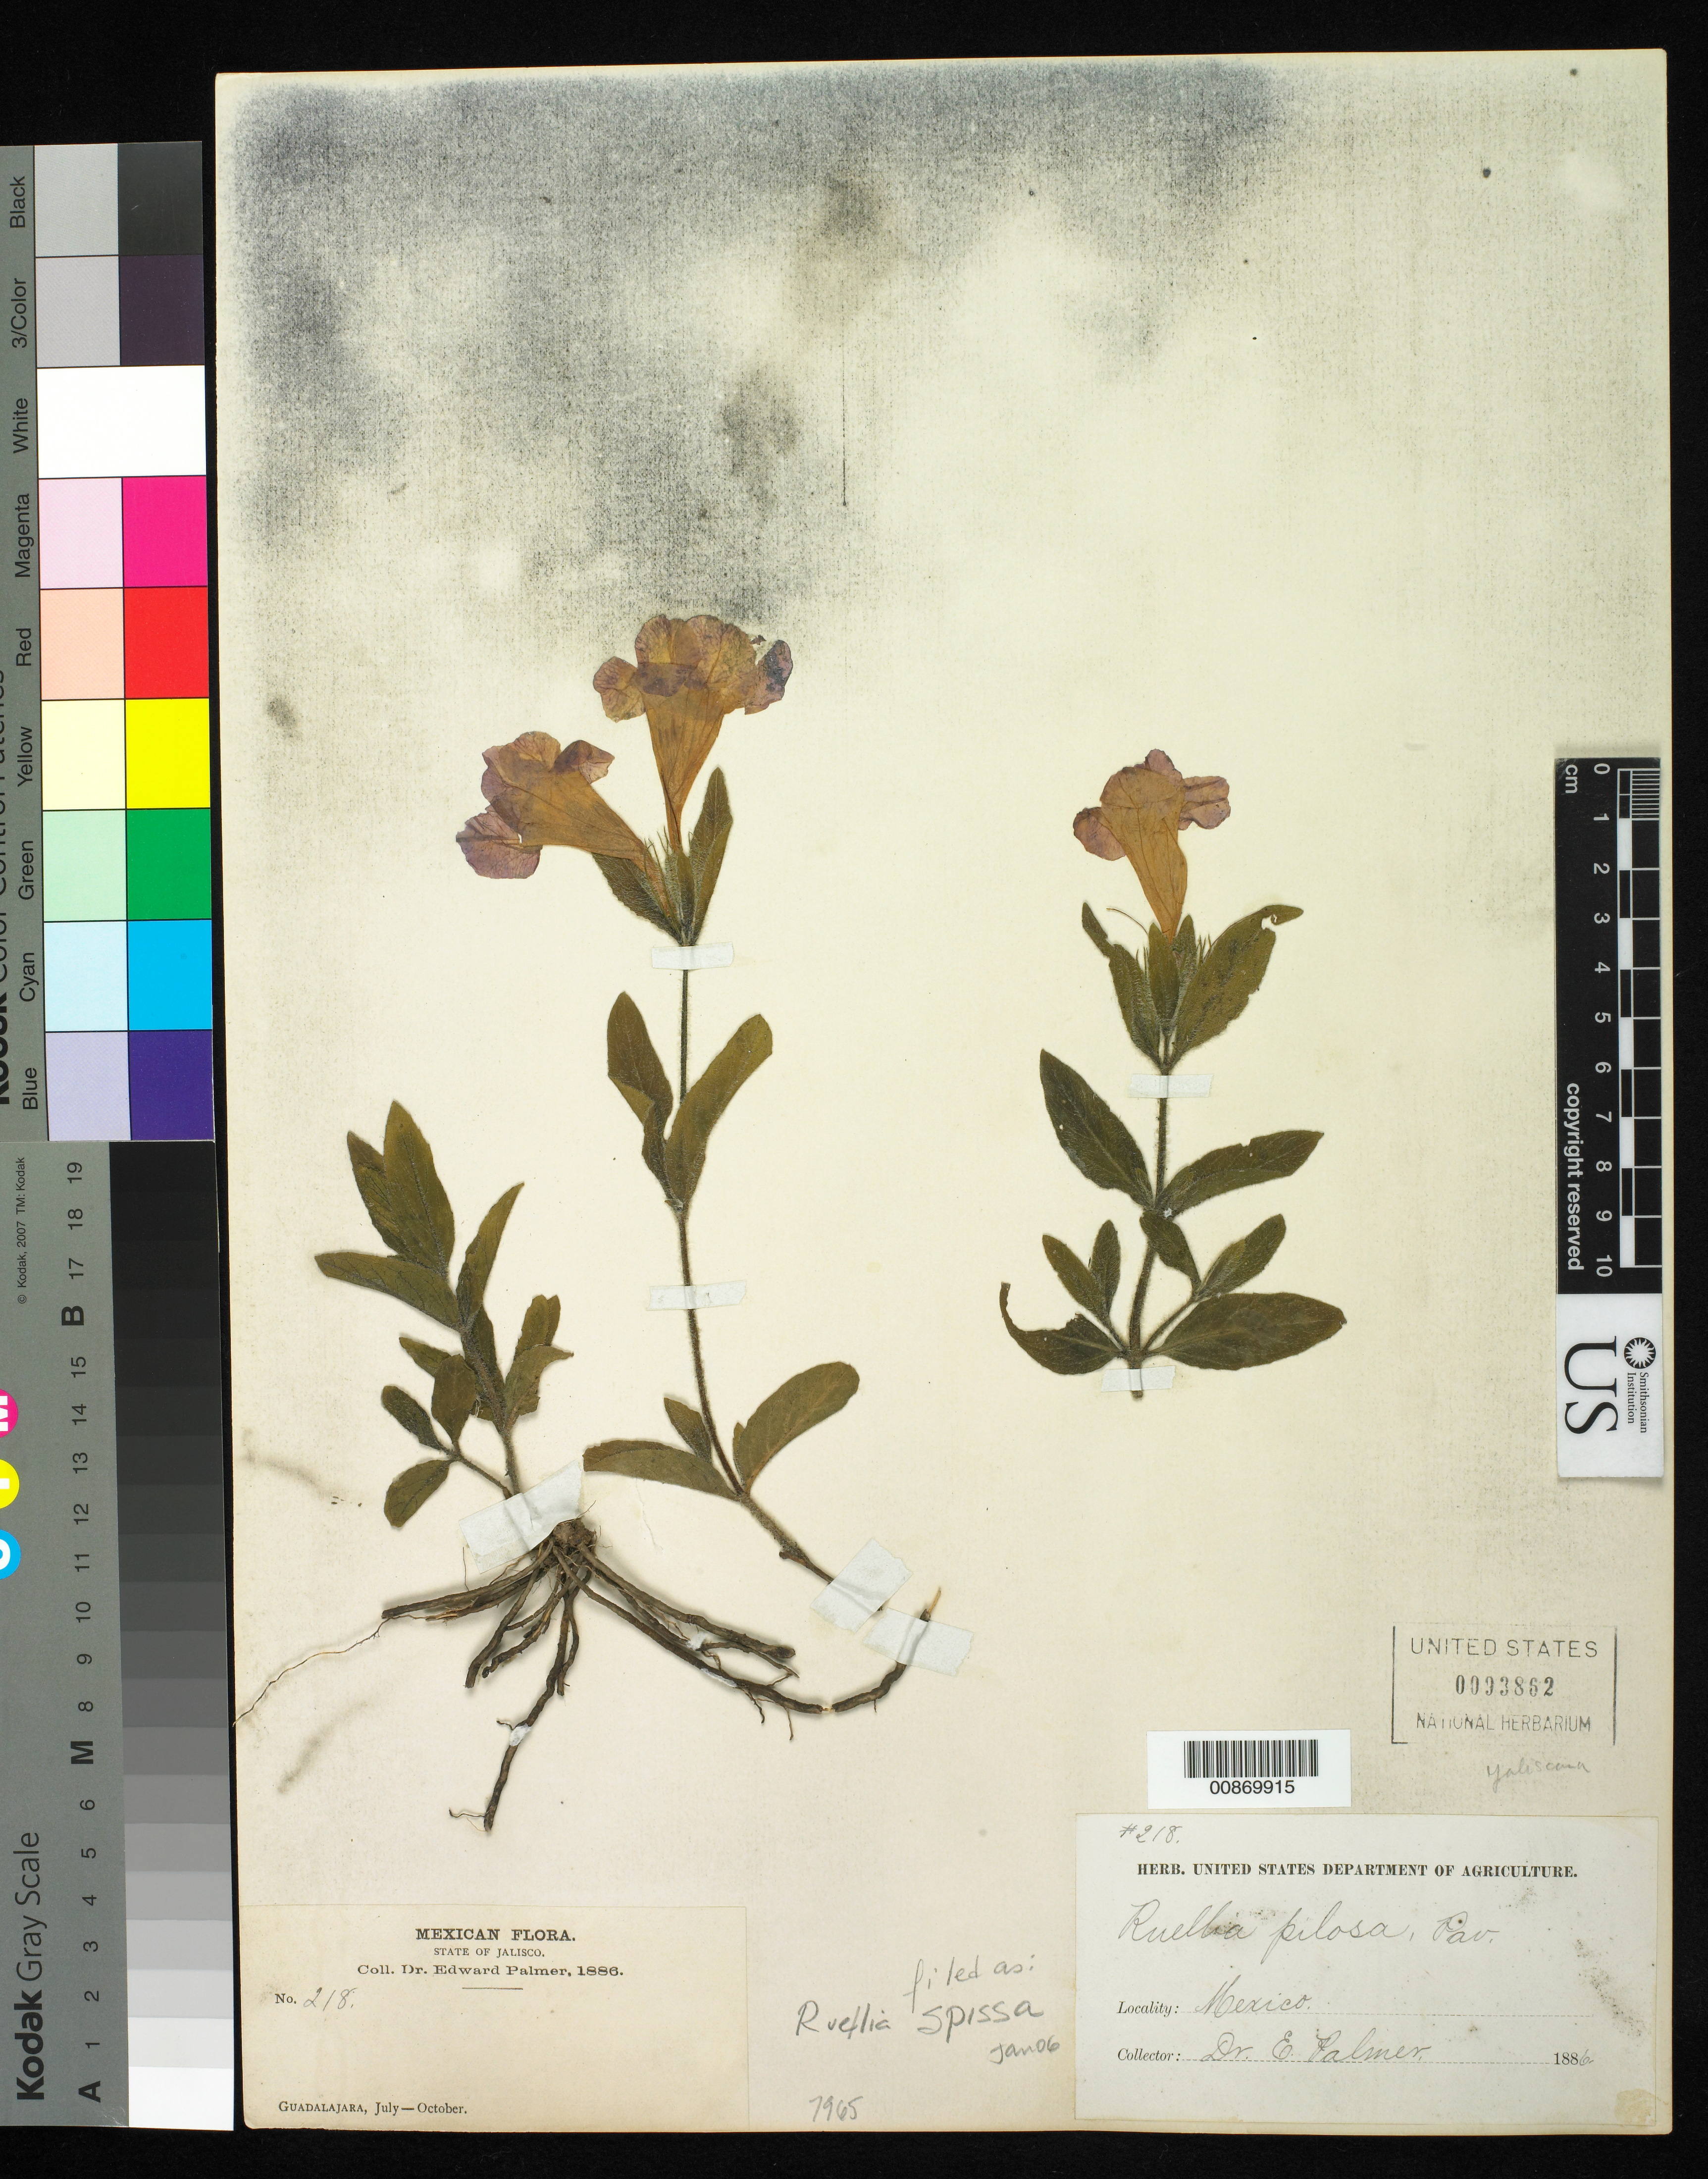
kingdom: Plantae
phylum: Tracheophyta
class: Magnoliopsida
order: Lamiales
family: Acanthaceae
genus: Ruellia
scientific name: Ruellia spissa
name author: Leonard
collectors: E. Palmer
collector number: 218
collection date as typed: Jul 1886 to -- Oct 1886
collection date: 1886-07/1886-10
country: Mexico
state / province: Jalisco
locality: Guadalajara, Jalisco.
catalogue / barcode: US 93862